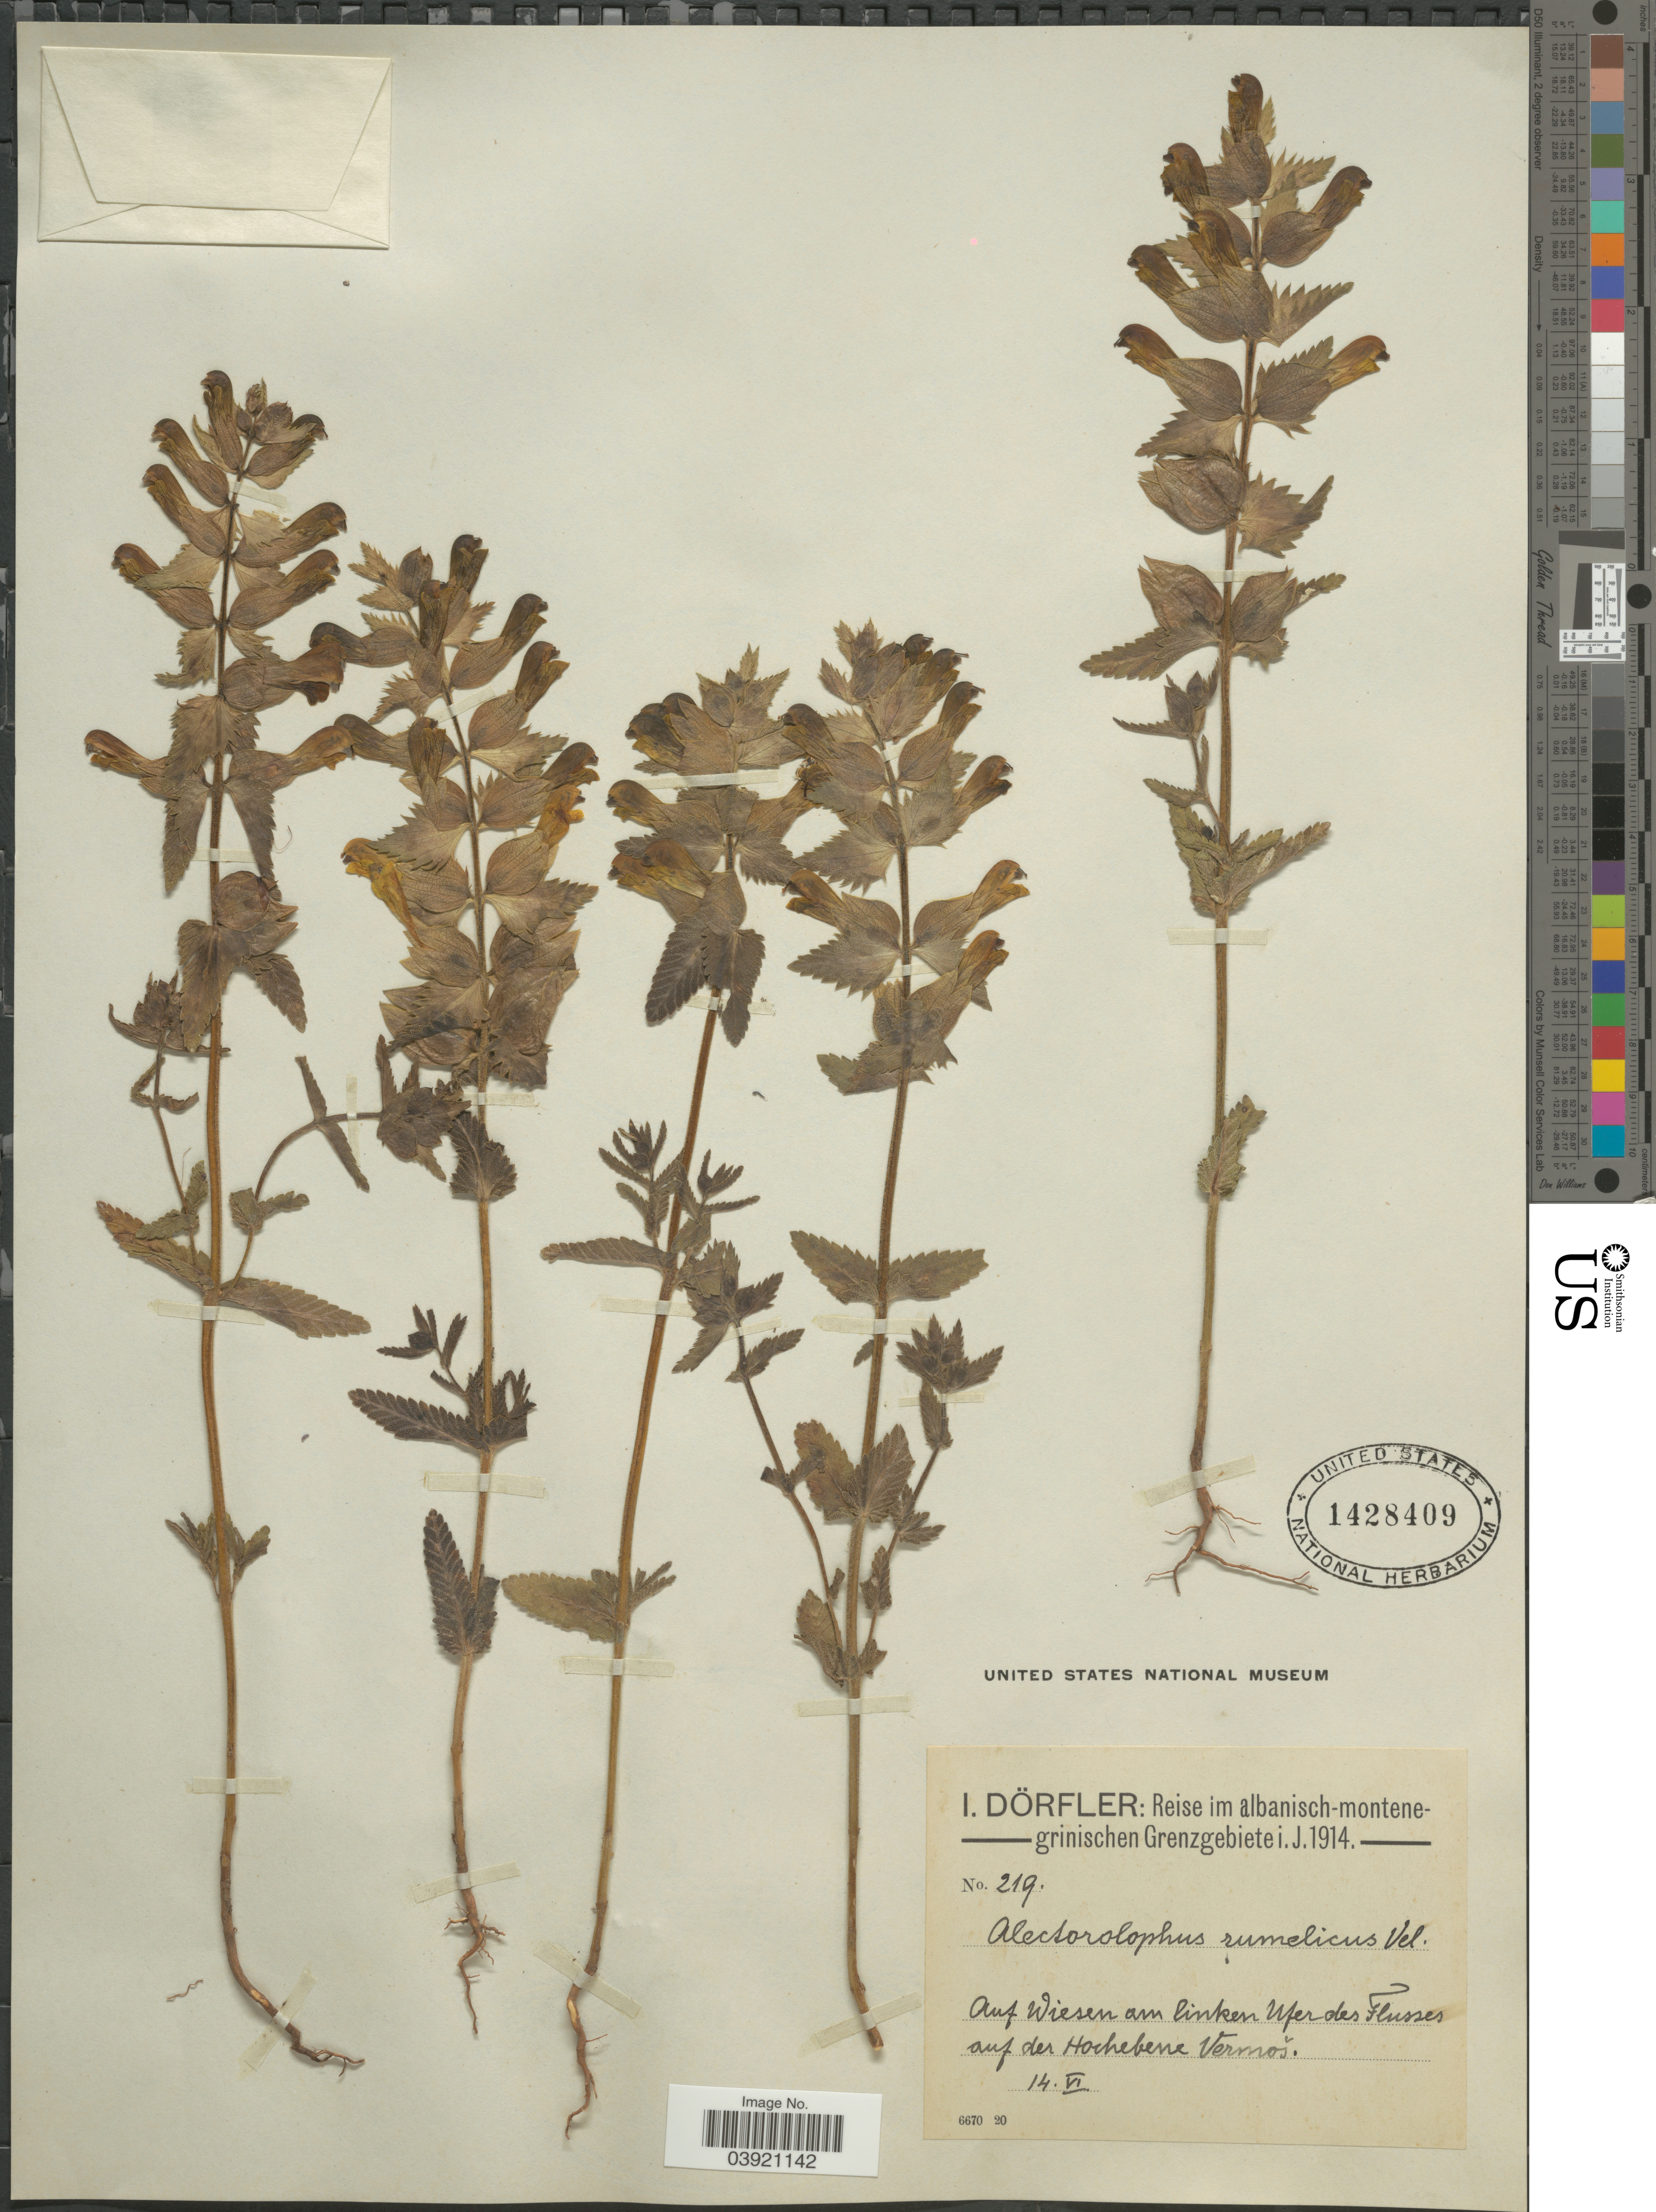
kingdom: Plantae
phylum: Tracheophyta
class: Magnoliopsida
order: Lamiales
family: Orobanchaceae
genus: Rhinanthus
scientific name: Rhinanthus rumelicus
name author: Velen.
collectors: I. Dörfler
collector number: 219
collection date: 1914-06-14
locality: Albanisch-montene-grinischen Grenzgebiete. Auf Wiesen am linken Ufer des Flusses auf der Hochebene Vermoš.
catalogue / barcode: US 1428409